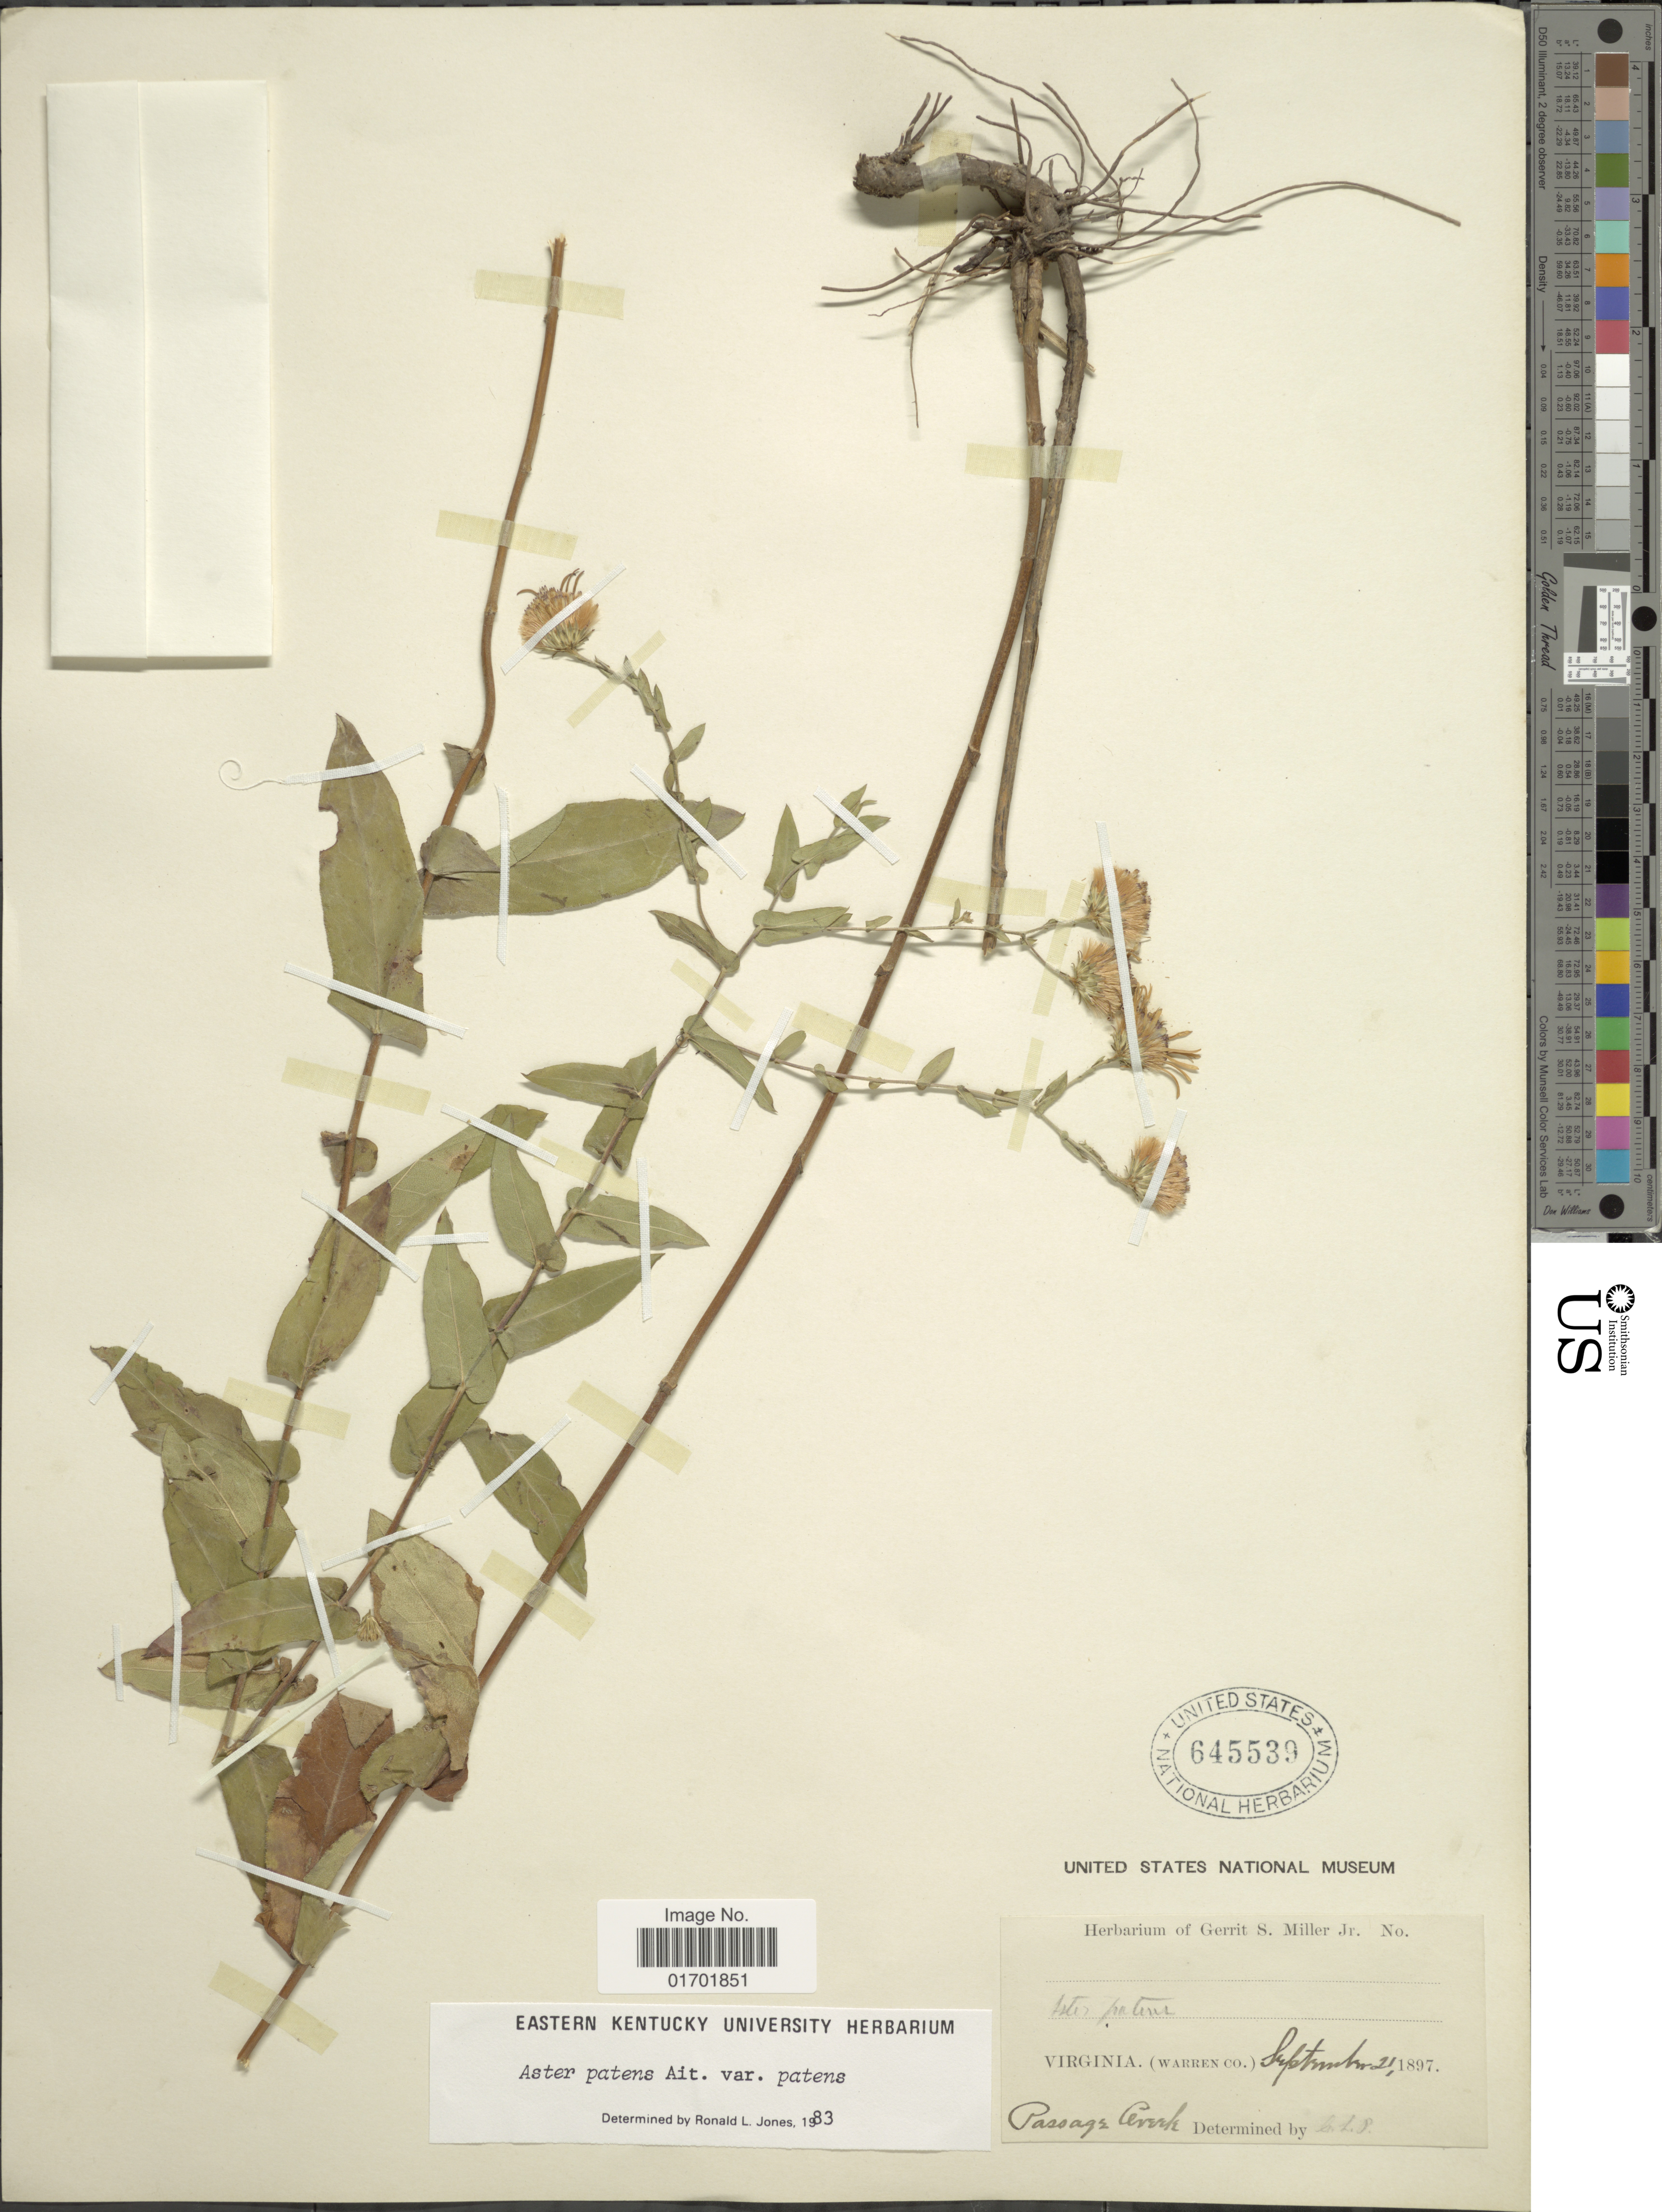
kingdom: Plantae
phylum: Tracheophyta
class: Magnoliopsida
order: Asterales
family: Asteraceae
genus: Symphyotrichum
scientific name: Symphyotrichum patens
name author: (Aiton) G.L. Nesom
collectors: ex herb. Gerrit S. Miller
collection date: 1897-09-21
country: United States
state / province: Virginia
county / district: Warren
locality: Warren Co. Passage Creek.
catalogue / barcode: US 645539